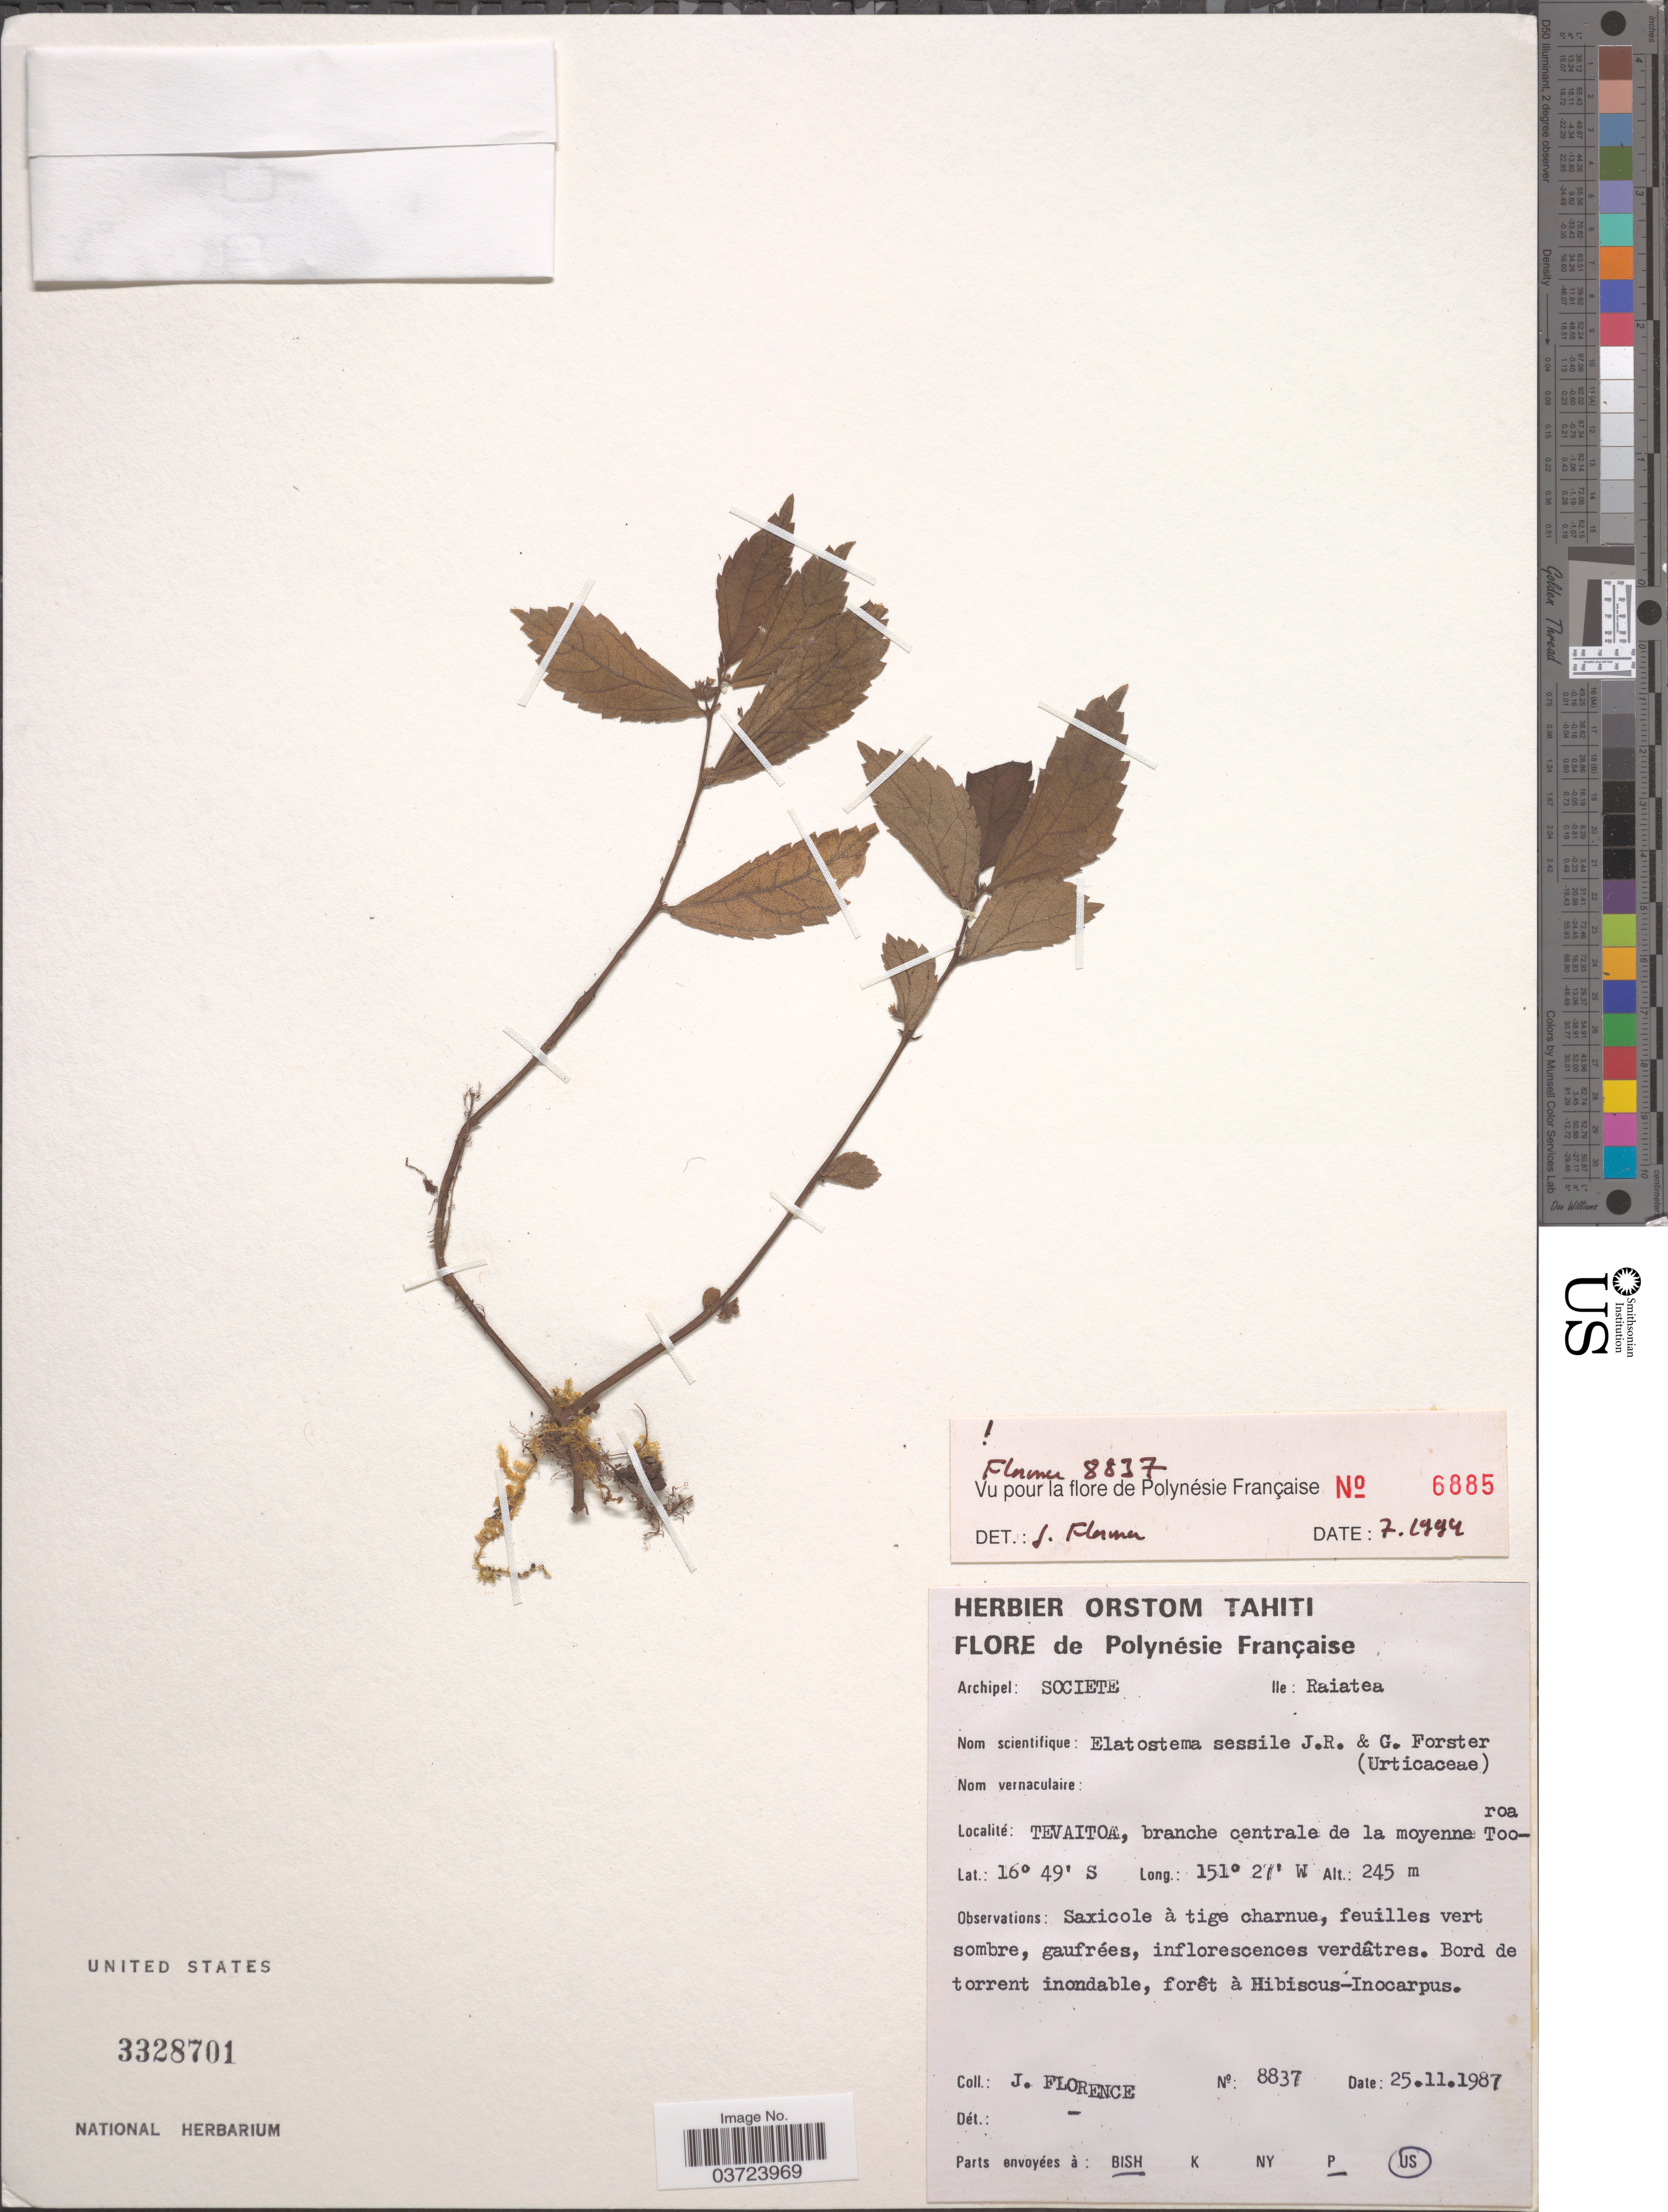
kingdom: Plantae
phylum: Tracheophyta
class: Magnoliopsida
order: Rosales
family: Urticaceae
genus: Elatostema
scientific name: Elatostema sessile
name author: J.R. Forst. & G. Forst.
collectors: J. Florence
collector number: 8837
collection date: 1987-11-25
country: French Polynesia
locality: Archipel: Societe. Ille: Raiatea. Tevaitoa, brance centrale de la moyenne Tooroa.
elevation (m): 245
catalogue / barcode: US 3328701